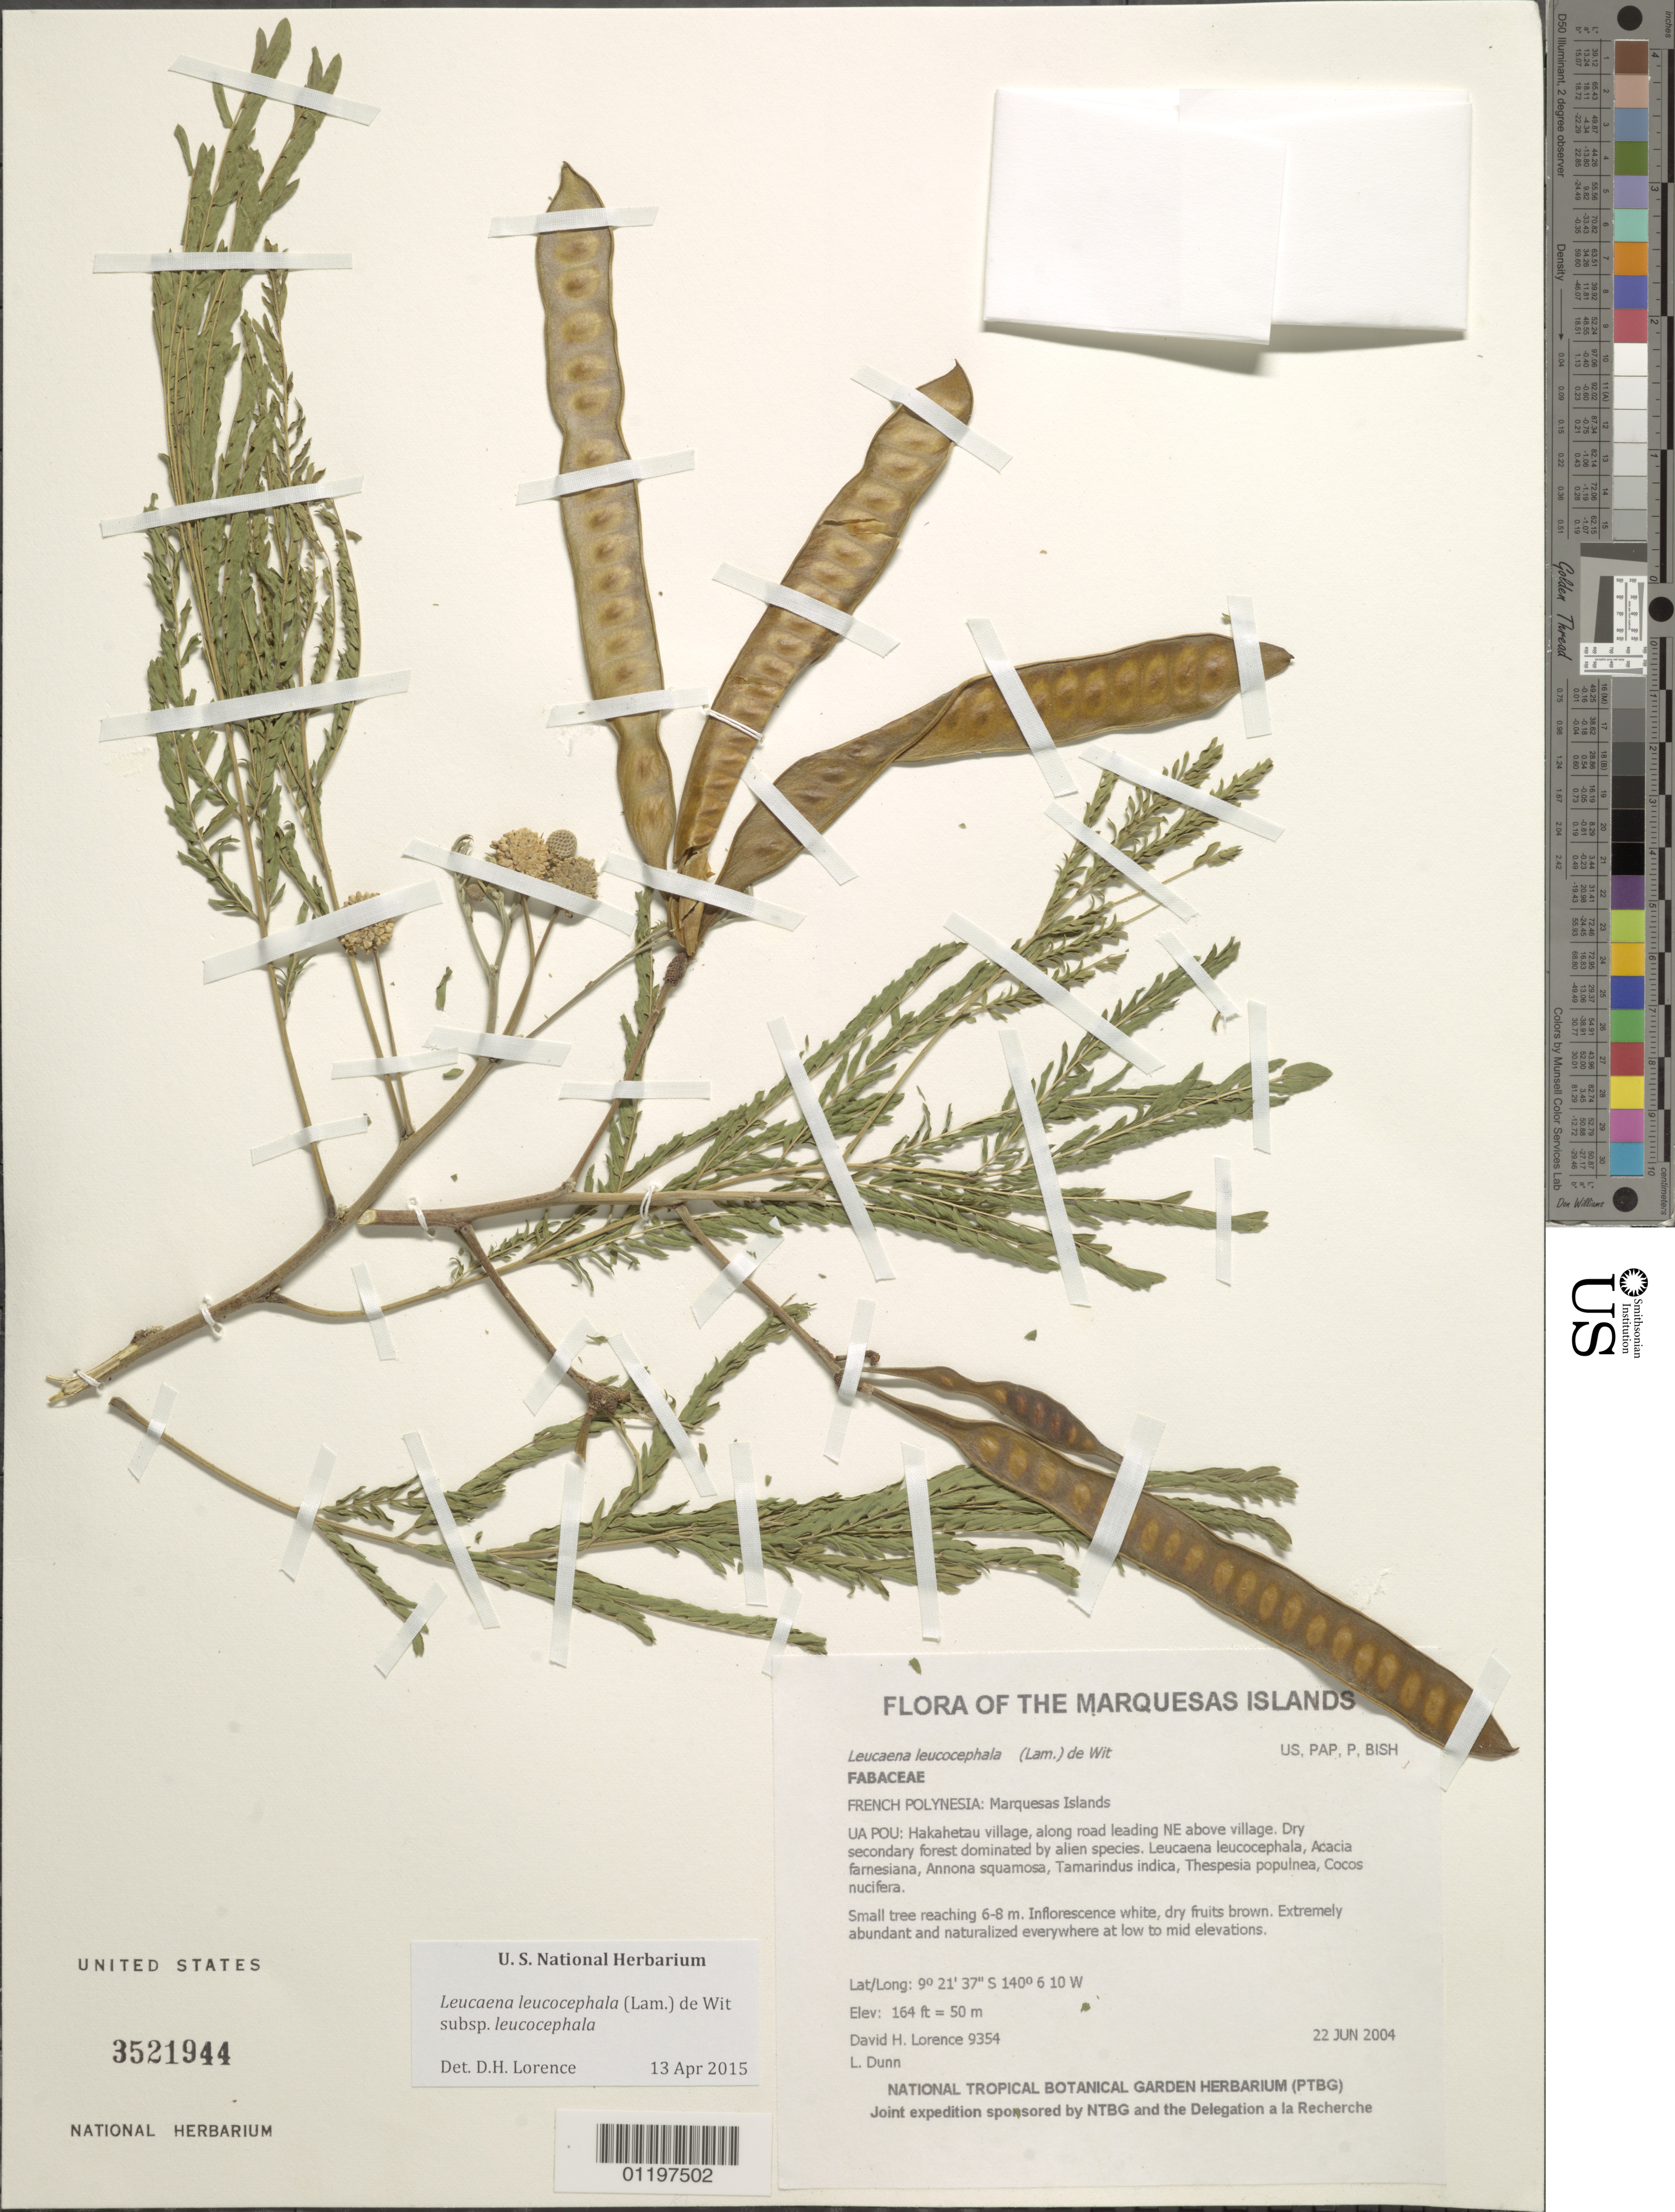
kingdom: Plantae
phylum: Tracheophyta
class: Magnoliopsida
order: Fabales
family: Fabaceae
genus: Leucaena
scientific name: Leucaena leucocephala subsp. leucocephala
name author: (Lam.) de Wit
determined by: Lorence, David H., (PTBG), National Tropical Botanical Garden (UNITED STATES)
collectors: D. Lorence & L. Dunn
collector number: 9354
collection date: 2004-06-22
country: French Polynesia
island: Ua Pou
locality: Hakahetau village, along road leading NE above village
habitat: Dry secondary forest dominated by alien species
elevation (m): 50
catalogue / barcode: US 3521944